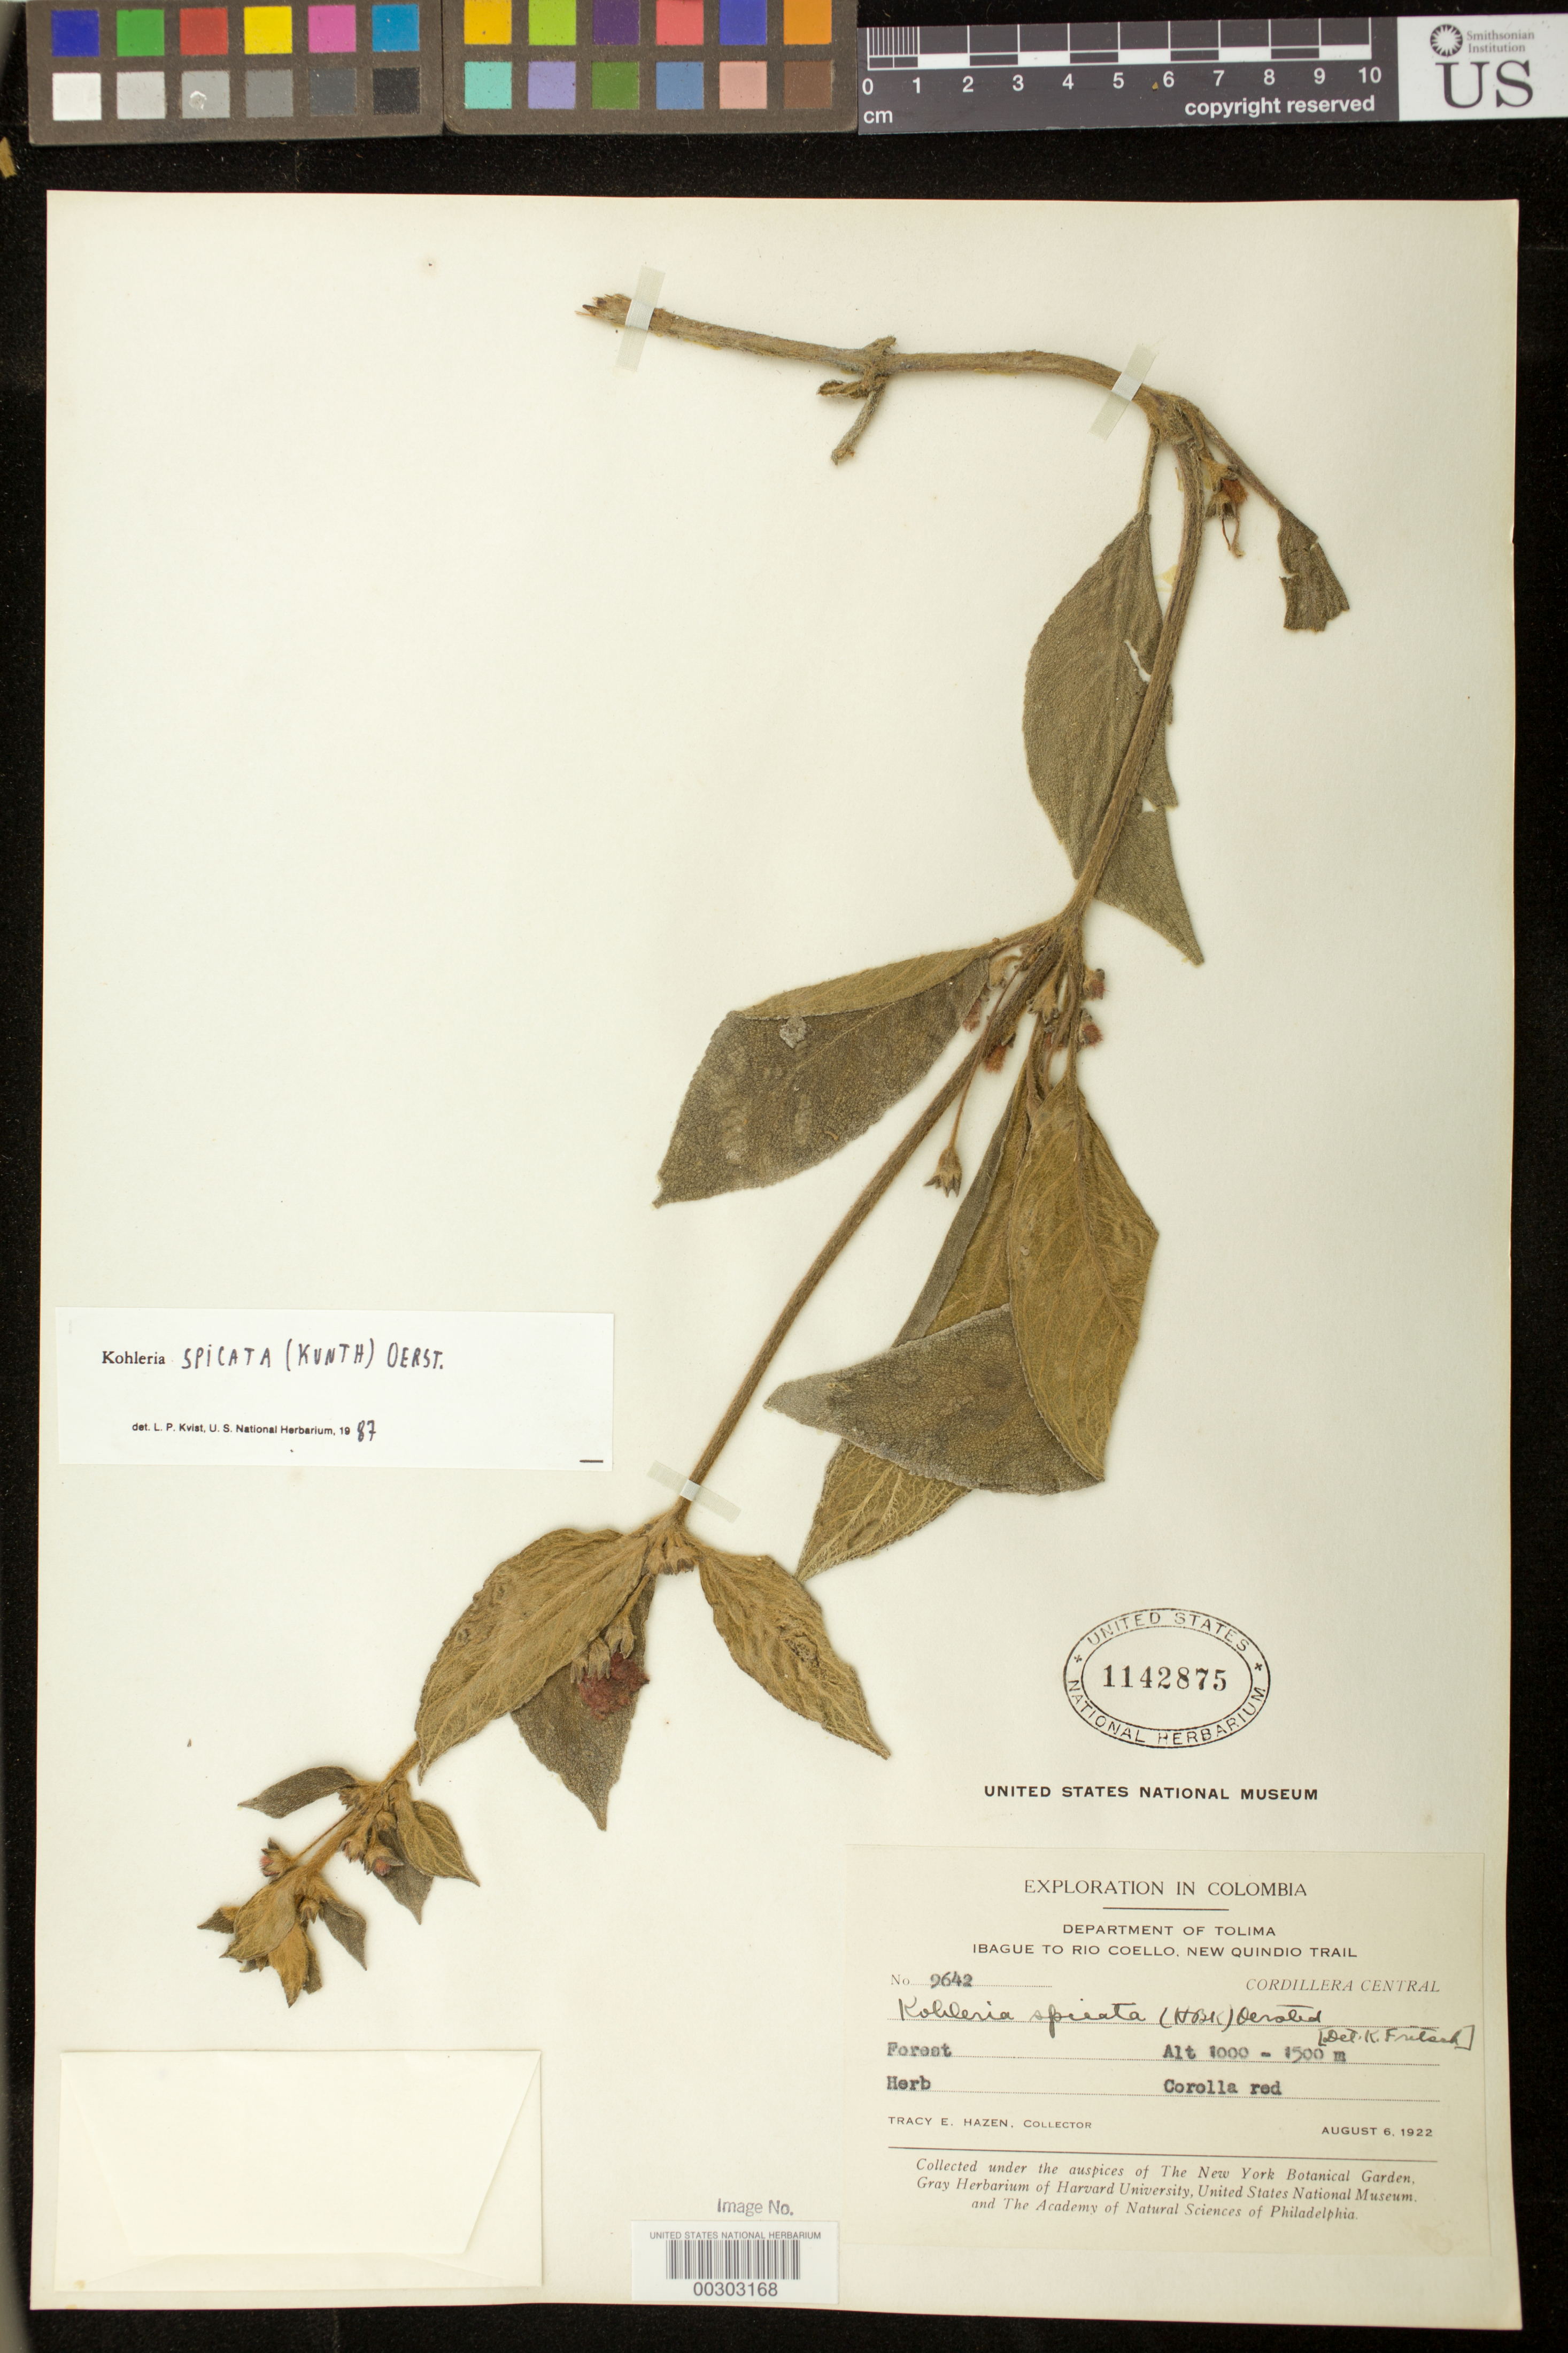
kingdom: Plantae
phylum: Tracheophyta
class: Magnoliopsida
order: Lamiales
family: Gesneriaceae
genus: Kohleria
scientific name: Kohleria spicata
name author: (Kunth) Oerst.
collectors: T. E. Hazen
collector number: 9642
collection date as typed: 06 Aug 1922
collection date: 1922-08-06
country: Colombia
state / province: Tolima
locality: Ibague to Rio Coello, new Quindio trail, Cordillera Central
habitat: forest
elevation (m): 1000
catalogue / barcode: US 1142875